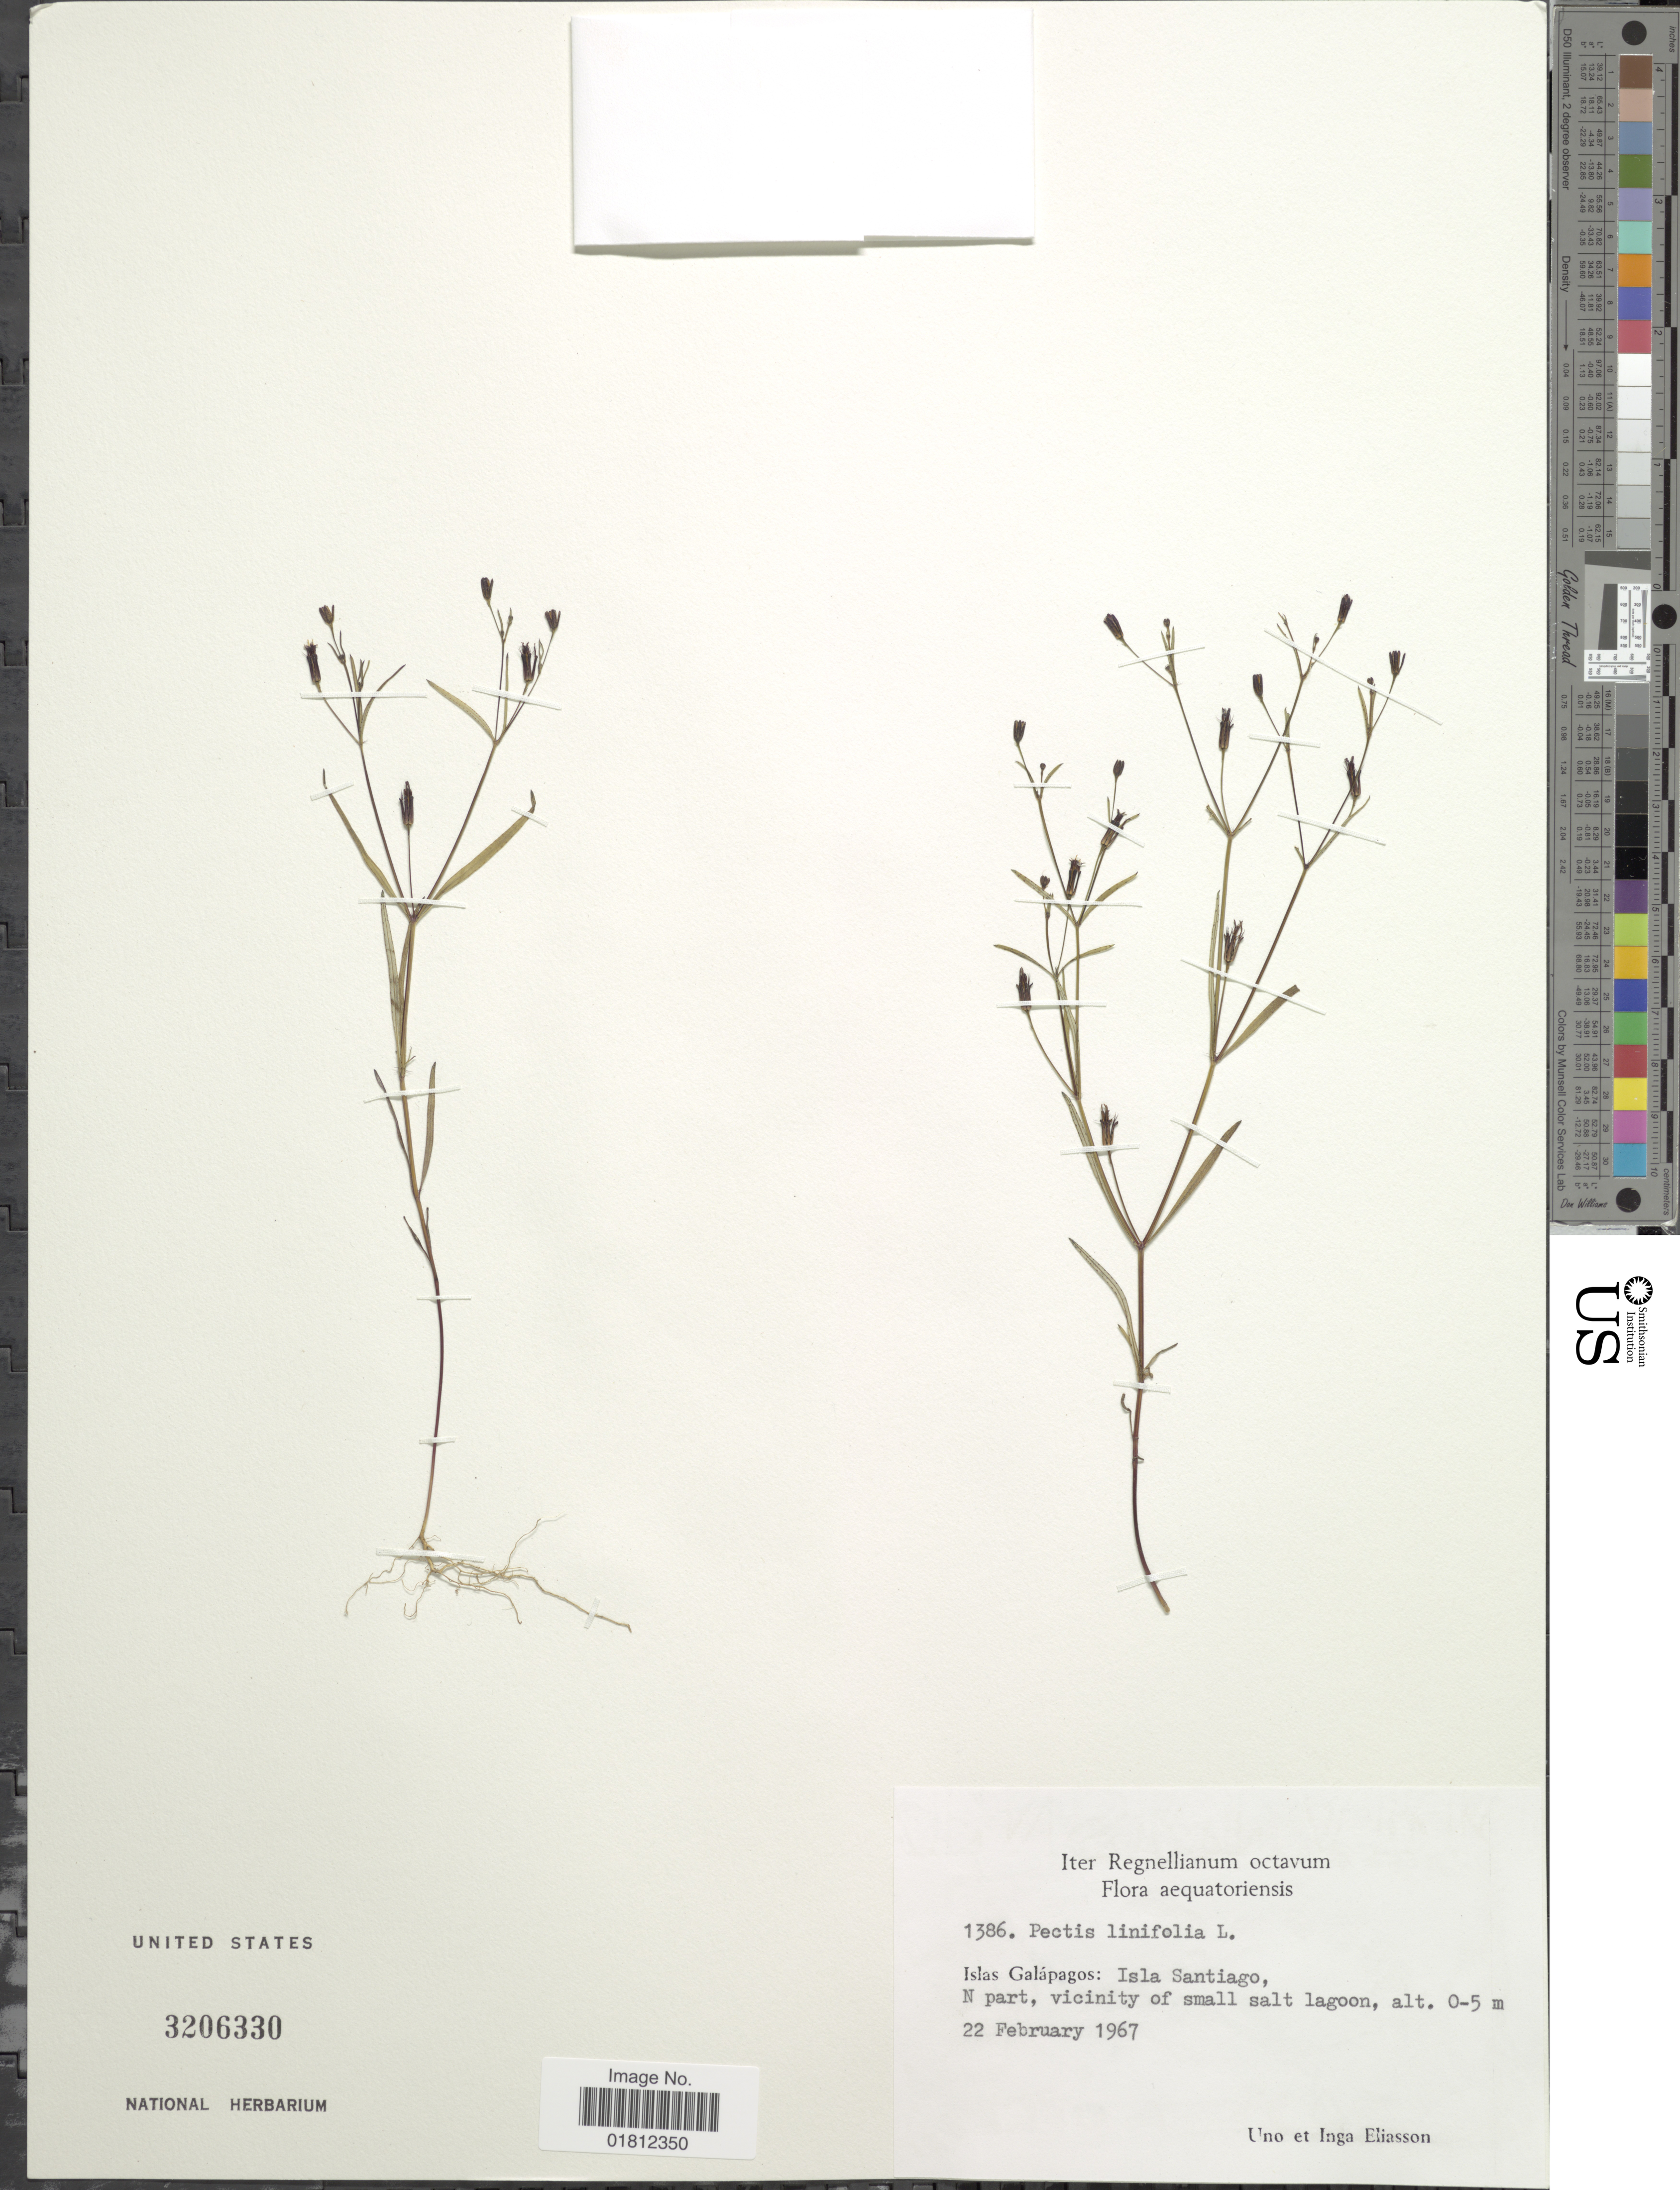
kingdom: Plantae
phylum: Tracheophyta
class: Magnoliopsida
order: Asterales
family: Asteraceae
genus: Pectis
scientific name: Pectis linifolia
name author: L.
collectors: U. Eliasson & I. Eliasson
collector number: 1386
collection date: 1967-02-22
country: Ecuador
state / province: Colón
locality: Islas Galapagos : Isla Santiago. N part, vicinity of small salt lagoon.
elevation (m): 0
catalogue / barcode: US 3206330